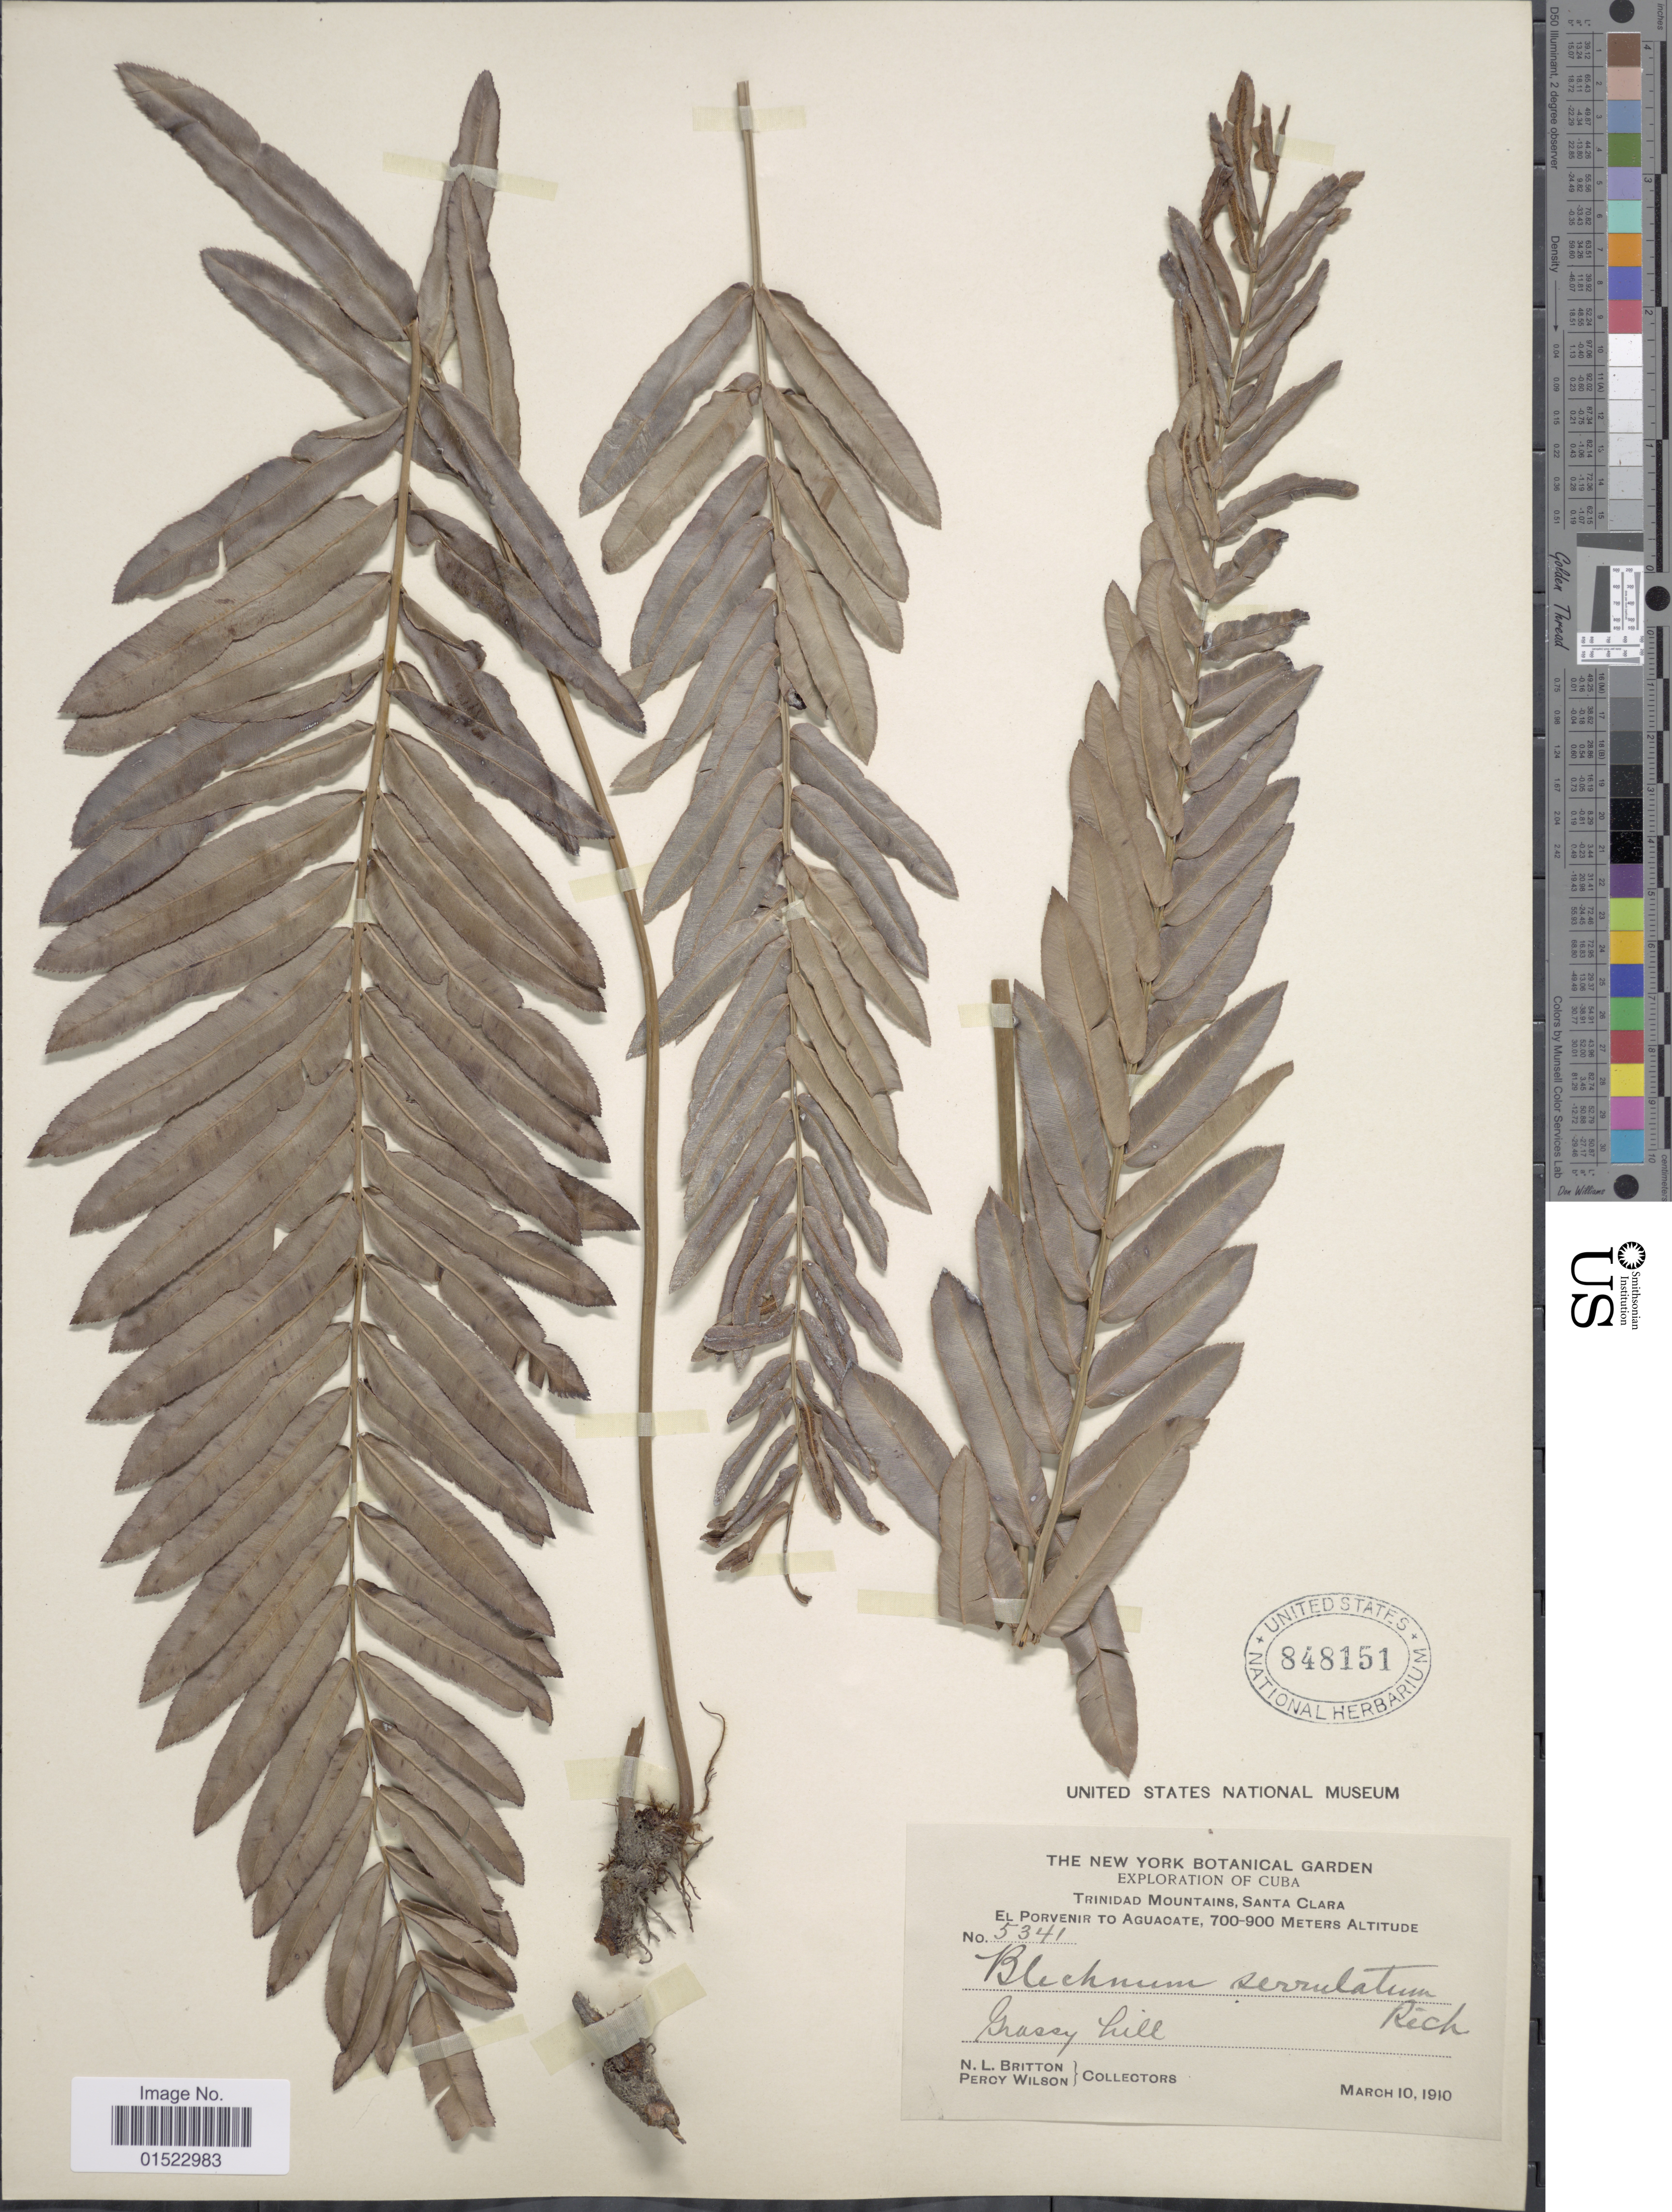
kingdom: Plantae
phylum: Tracheophyta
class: Polypodiopsida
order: Polypodiales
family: Blechnaceae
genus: Telmatoblechnum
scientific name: Telmatoblechnum serrulatum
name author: (Rich.) Perrie et al.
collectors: N. Britton & P. Wilson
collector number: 5341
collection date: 1910-03-10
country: Cuba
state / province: Las Villas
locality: Exploration of Cuba, Trinidad Mountains, El Porvenir to Aguacate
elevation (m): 700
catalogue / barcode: US 848151